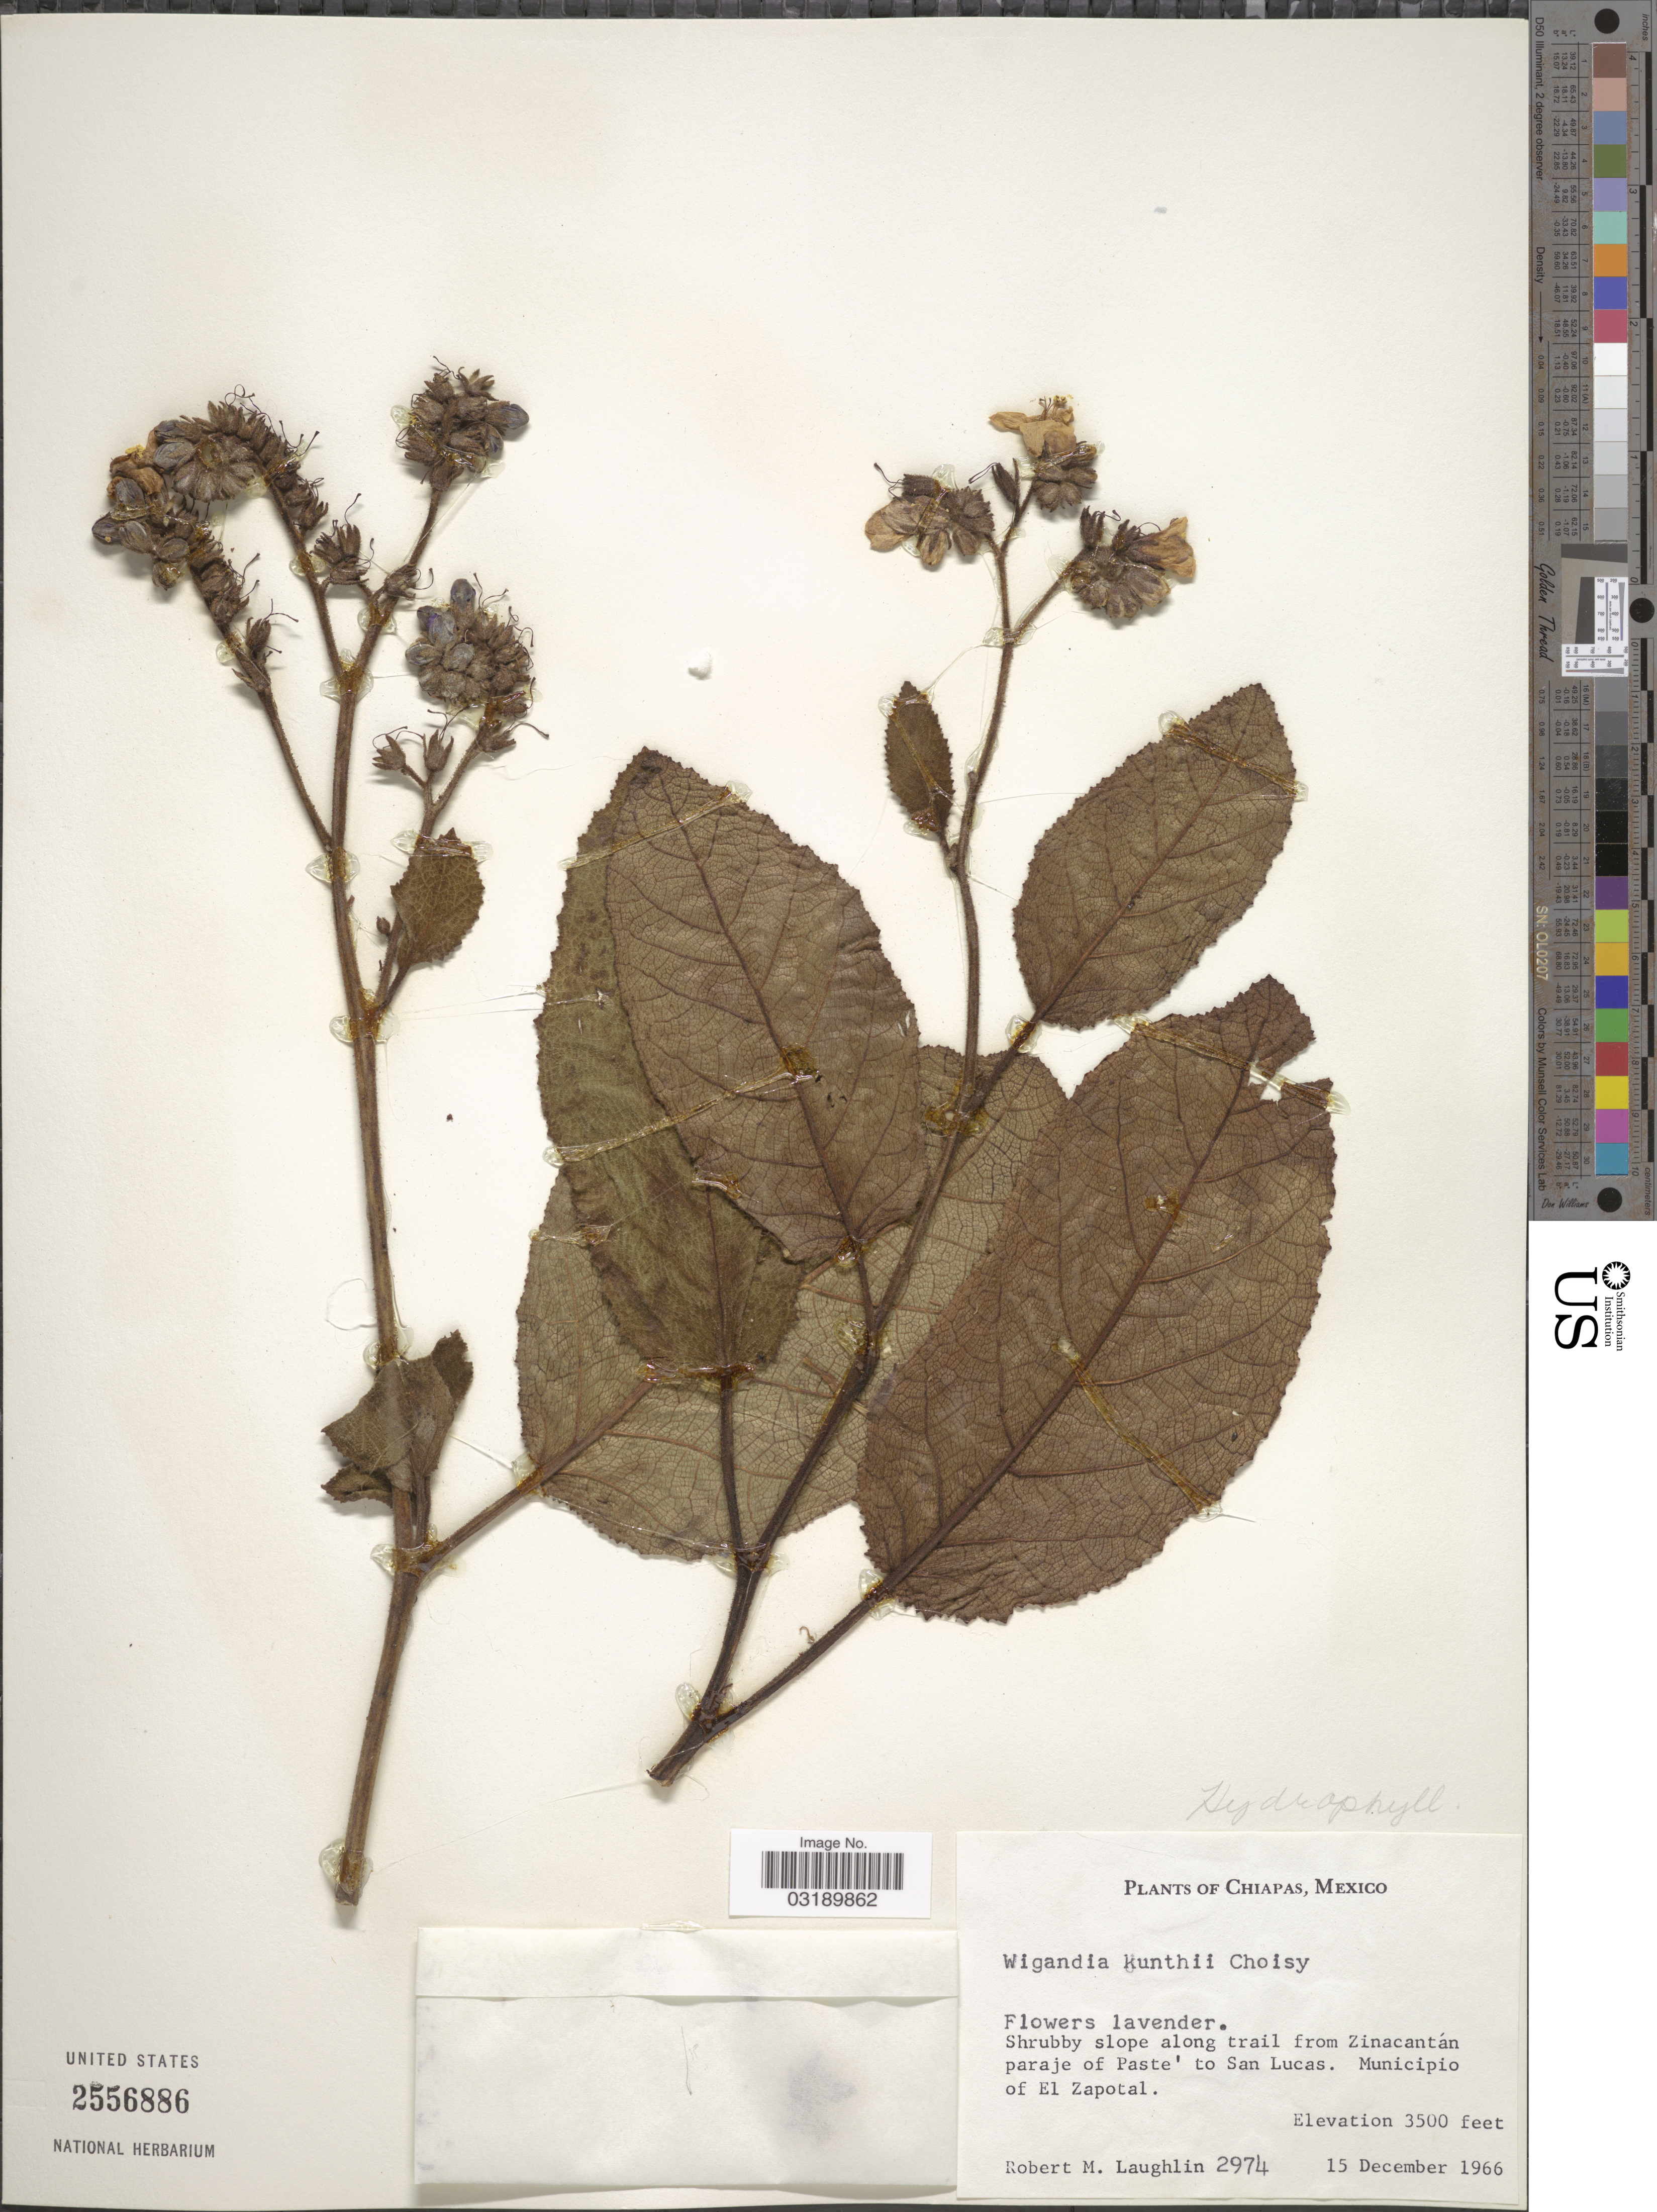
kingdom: Plantae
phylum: Tracheophyta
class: Magnoliopsida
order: Boraginales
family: Namaceae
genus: Wigandia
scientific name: Wigandia kunthii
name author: Choisy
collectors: R. M. Laughlin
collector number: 2974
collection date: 1966-12-15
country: Mexico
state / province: Chiapas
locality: Shrubby slope along trail from Zinacantán paraje of Paste' to San Lucas. Municipio of El Zapotal.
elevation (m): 1067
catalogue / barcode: US 2556886